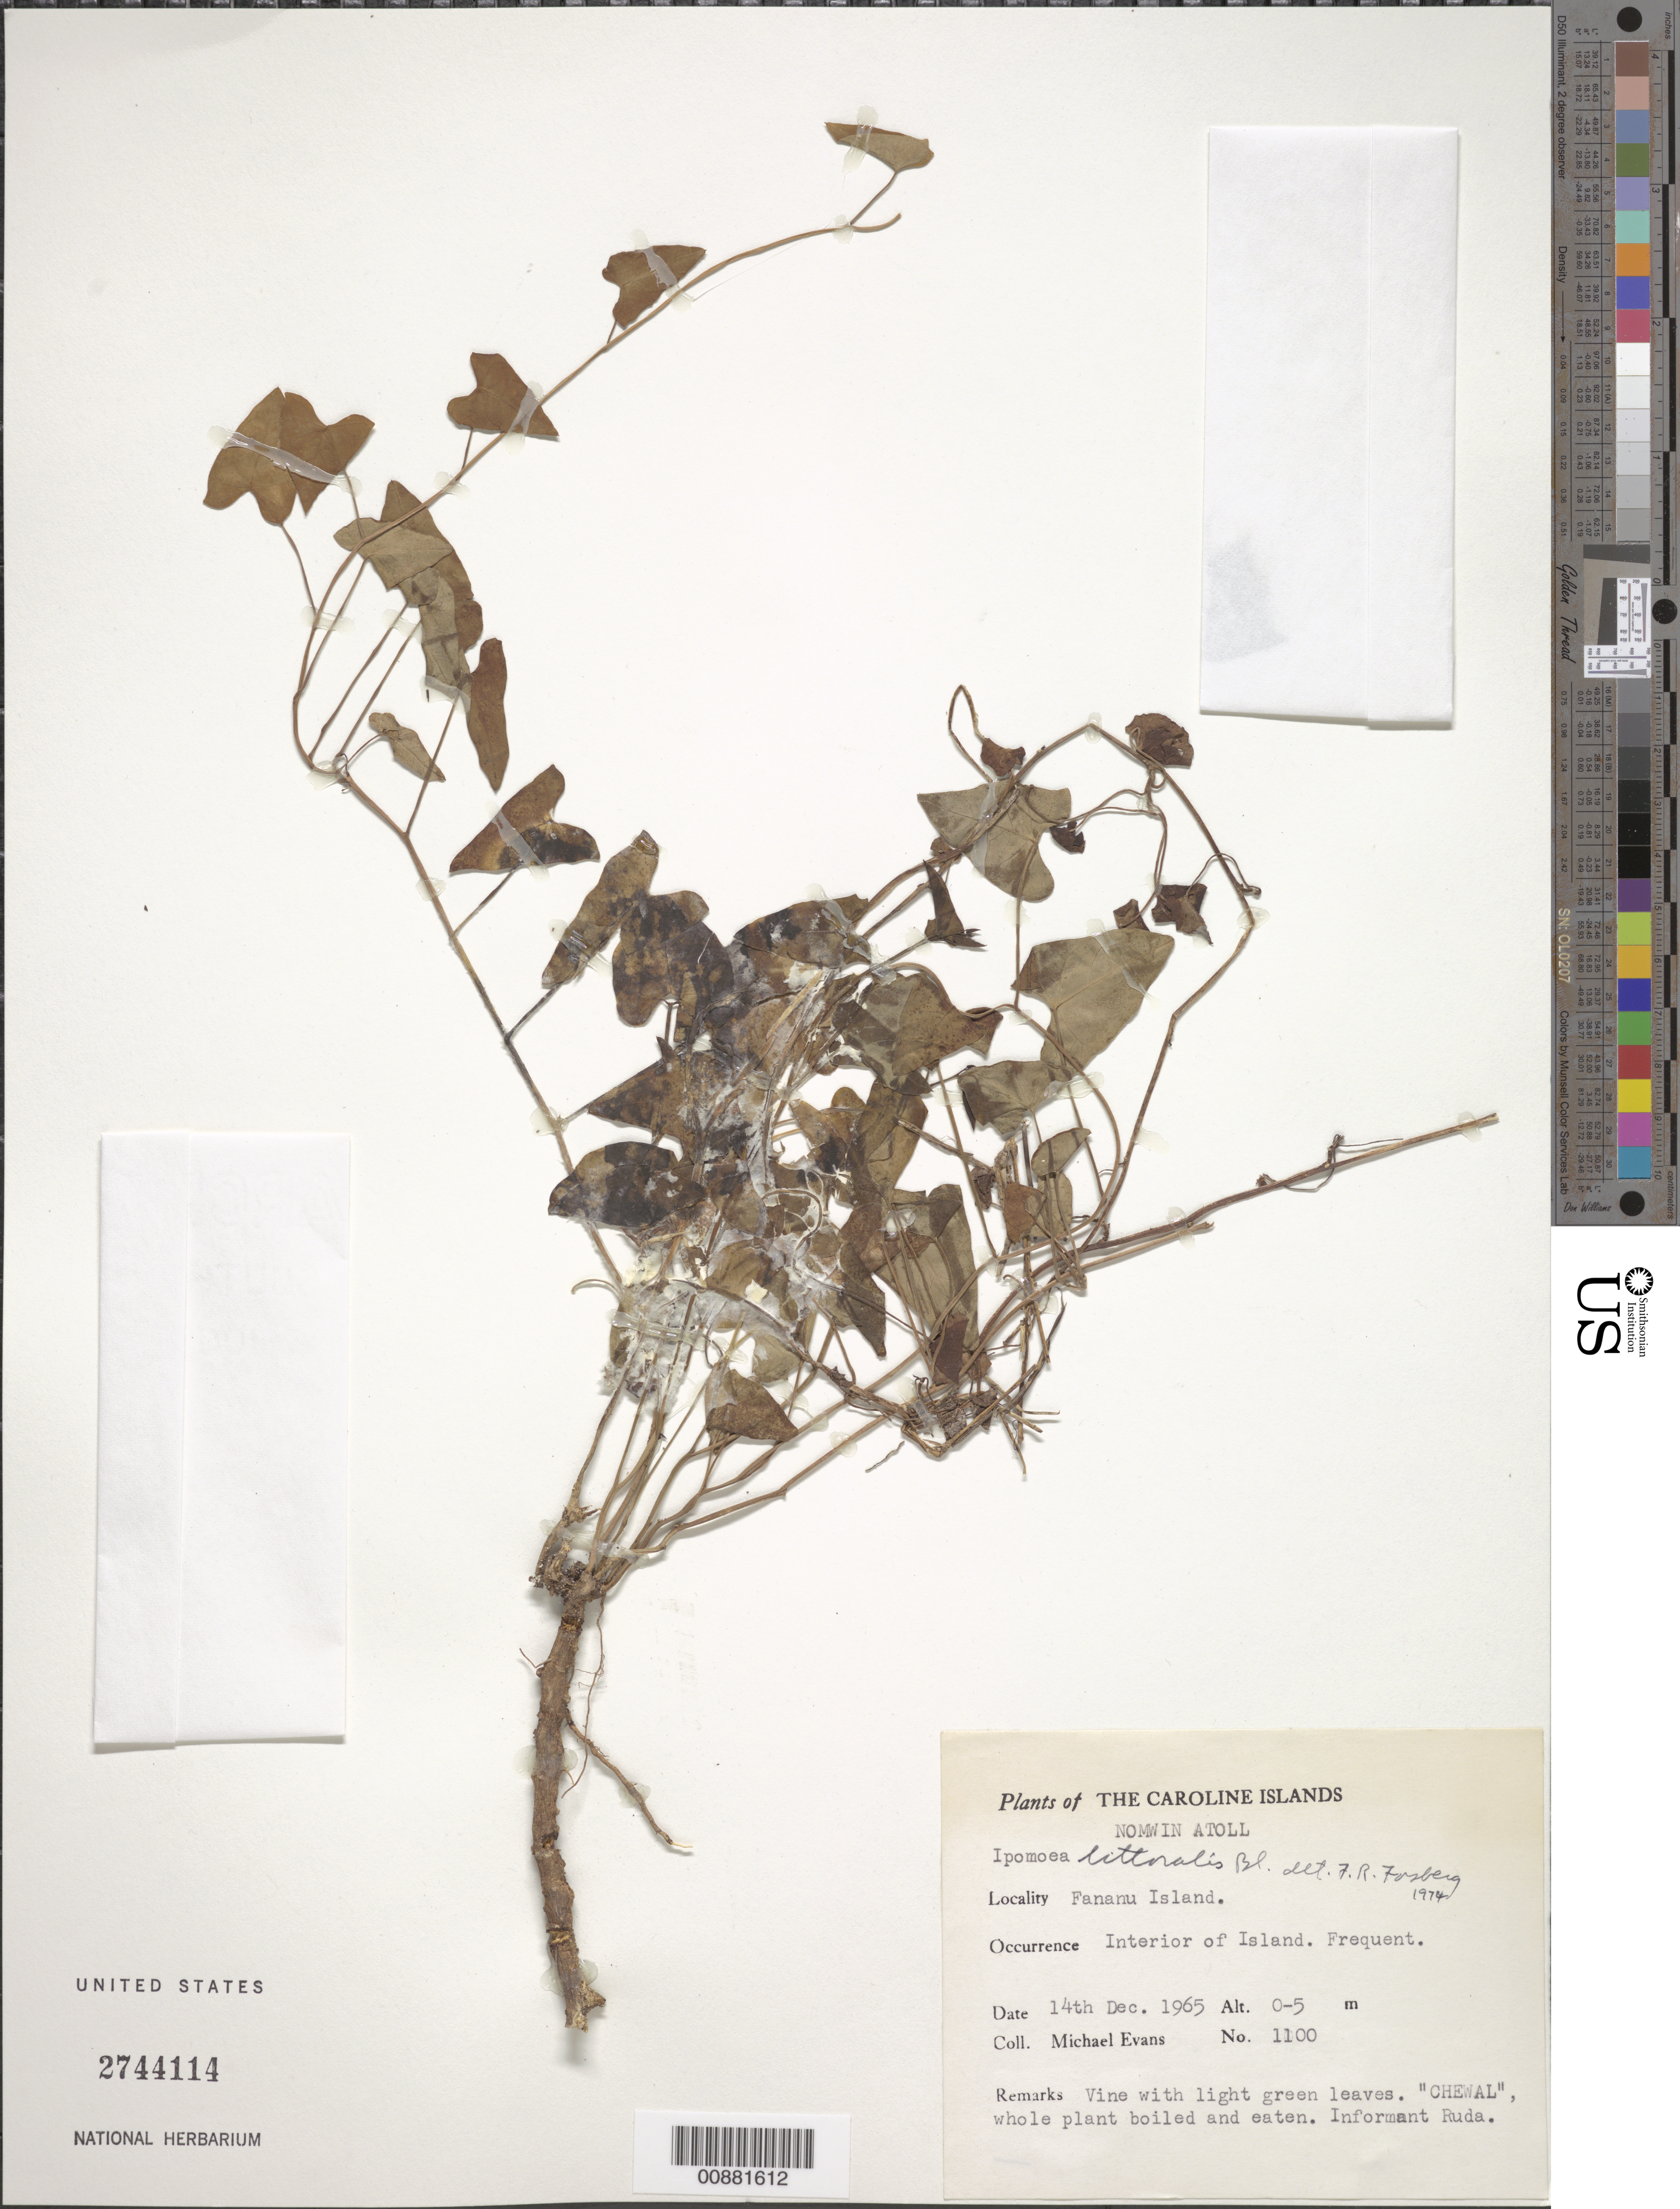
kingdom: Plantae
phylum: Tracheophyta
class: Magnoliopsida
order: Solanales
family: Convolvulaceae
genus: Ipomoea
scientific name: Ipomoea littoralis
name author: Blume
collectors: M. Evans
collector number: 1100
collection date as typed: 14 Dec 1965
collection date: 1965-12-14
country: Micronesia, Federated States of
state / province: Truk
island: Nomwin Atoll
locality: Fananu (Nomwin) I.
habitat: Interior of island. Frequent.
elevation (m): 0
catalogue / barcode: US 2744114